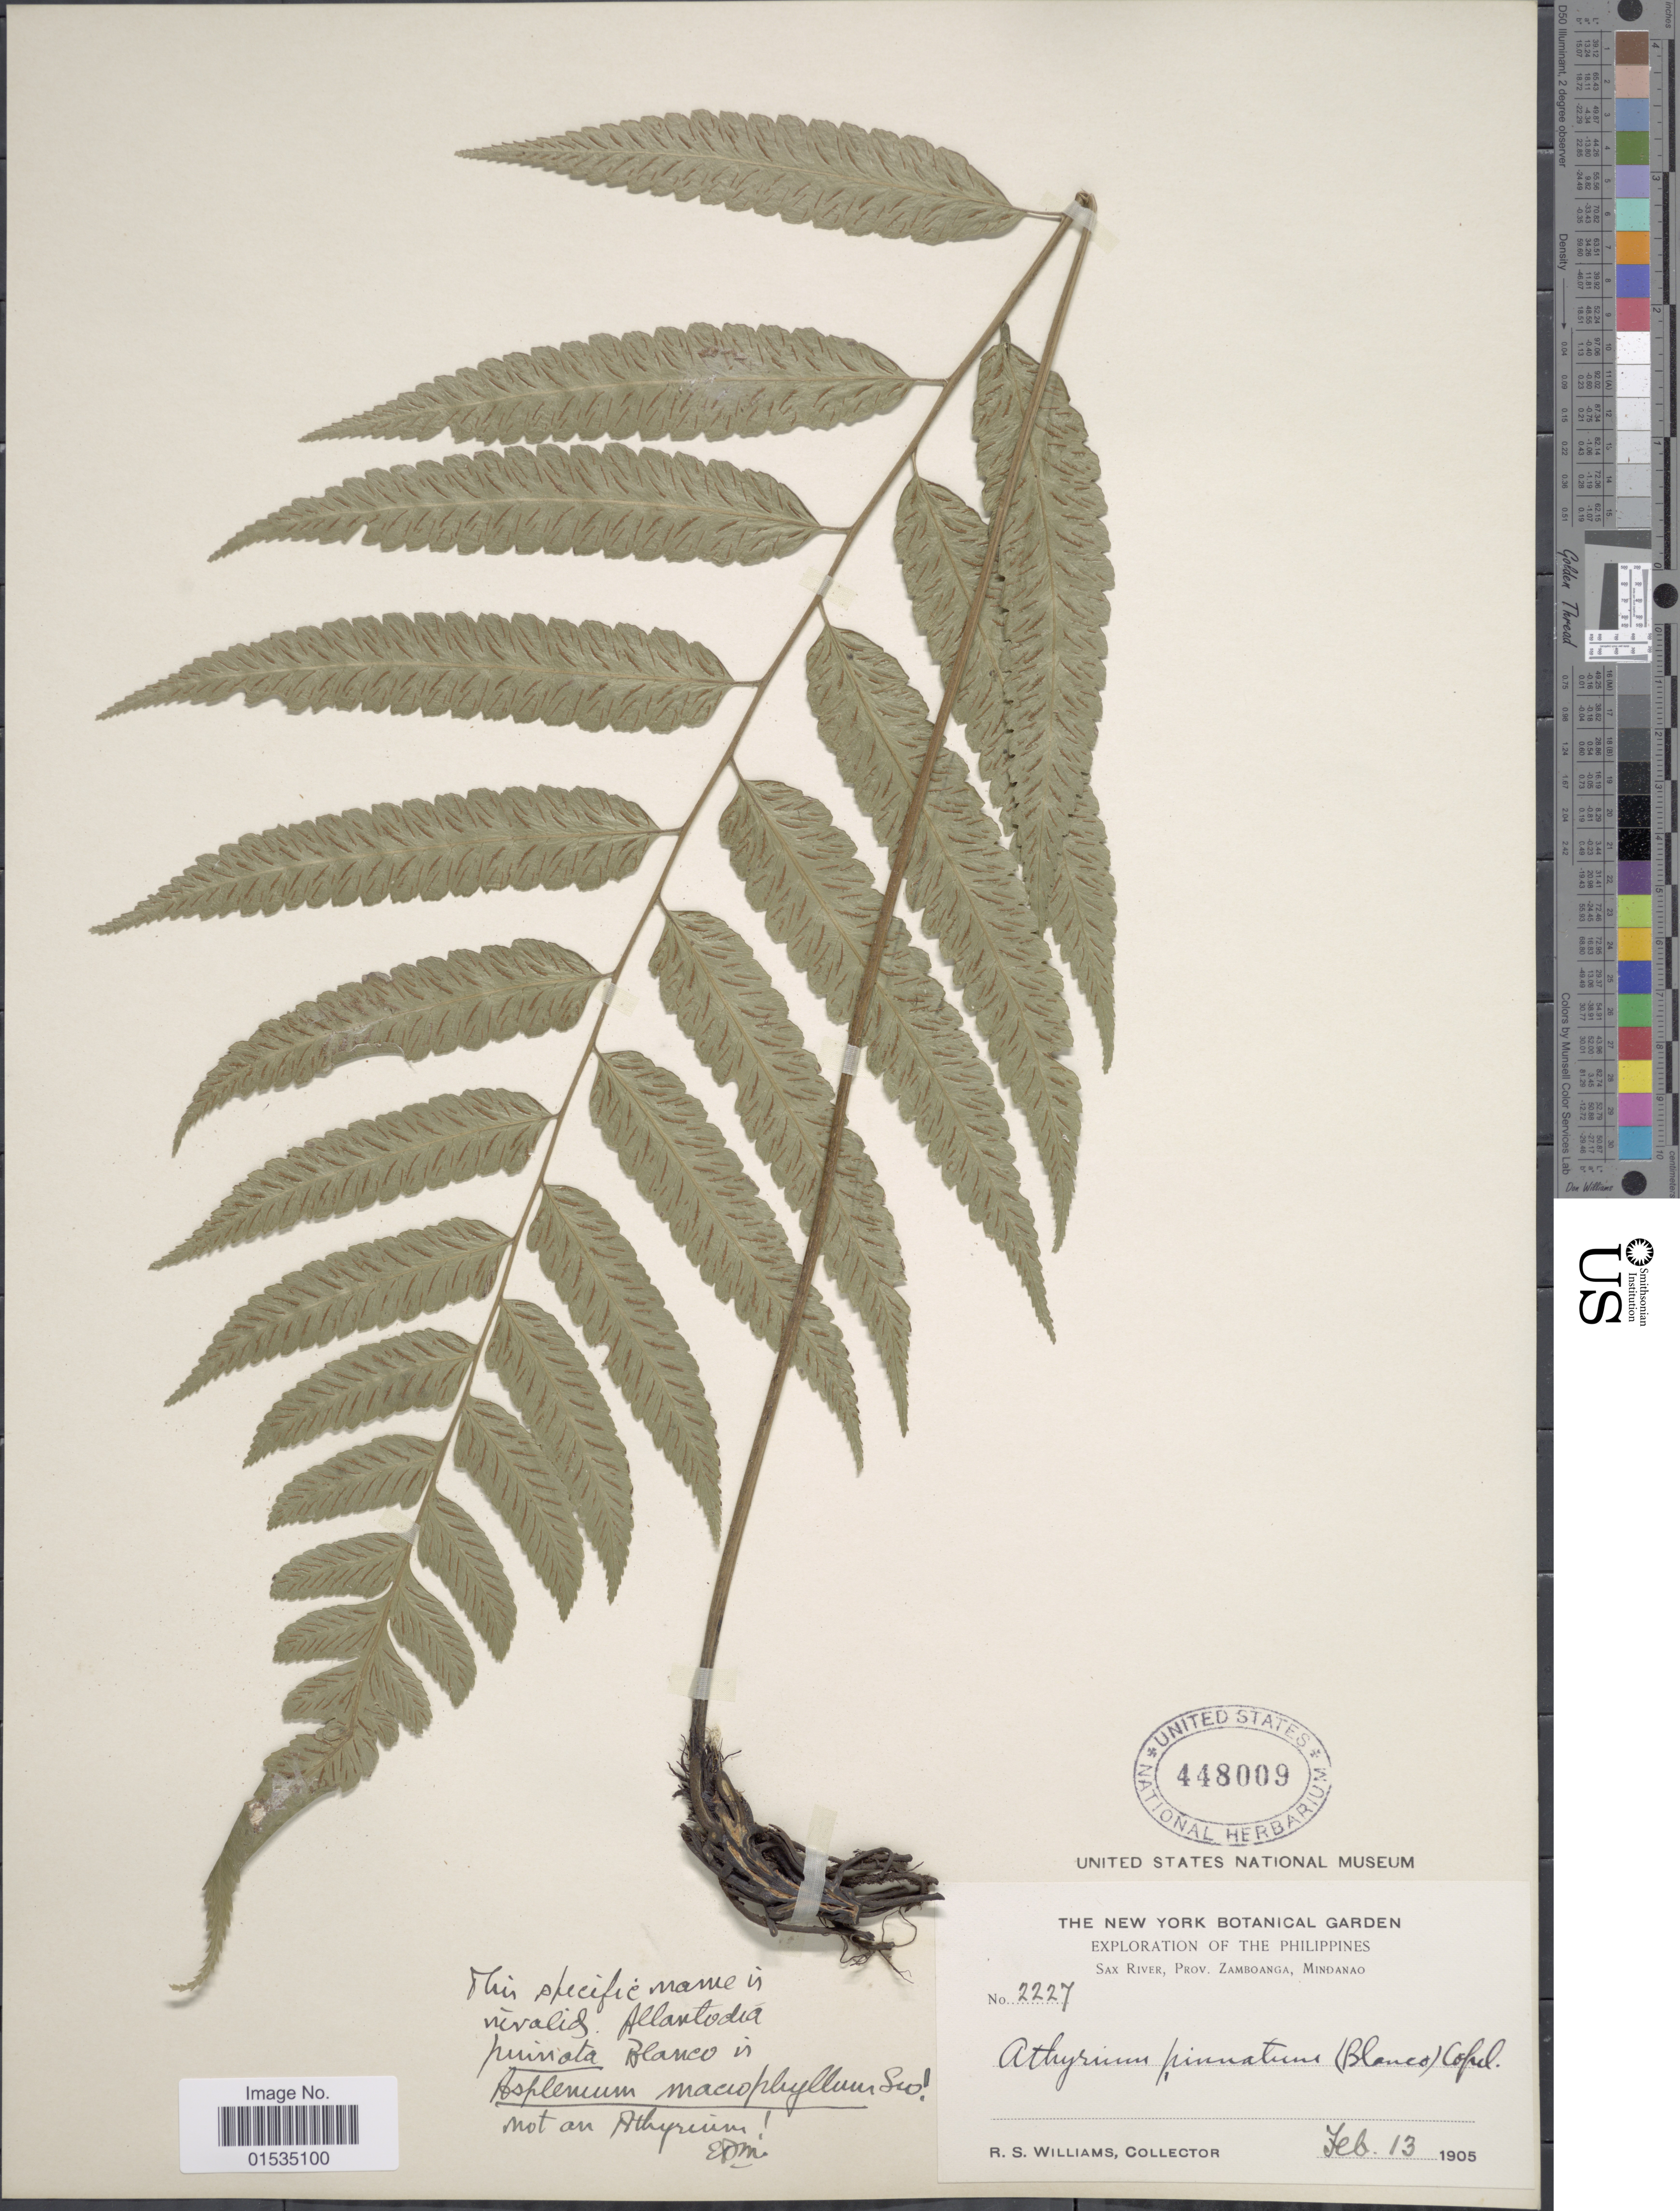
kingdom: Plantae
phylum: Tracheophyta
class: Polypodiopsida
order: Polypodiales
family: Athyriaceae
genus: Diplazium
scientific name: Diplazium petiolare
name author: C. Presl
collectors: R. S. Williams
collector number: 2227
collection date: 1905-02-13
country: Philippines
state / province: Zamboanga Peninsula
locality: Sax River, Prov. Zamboanga, Mindanao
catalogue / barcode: US 448009